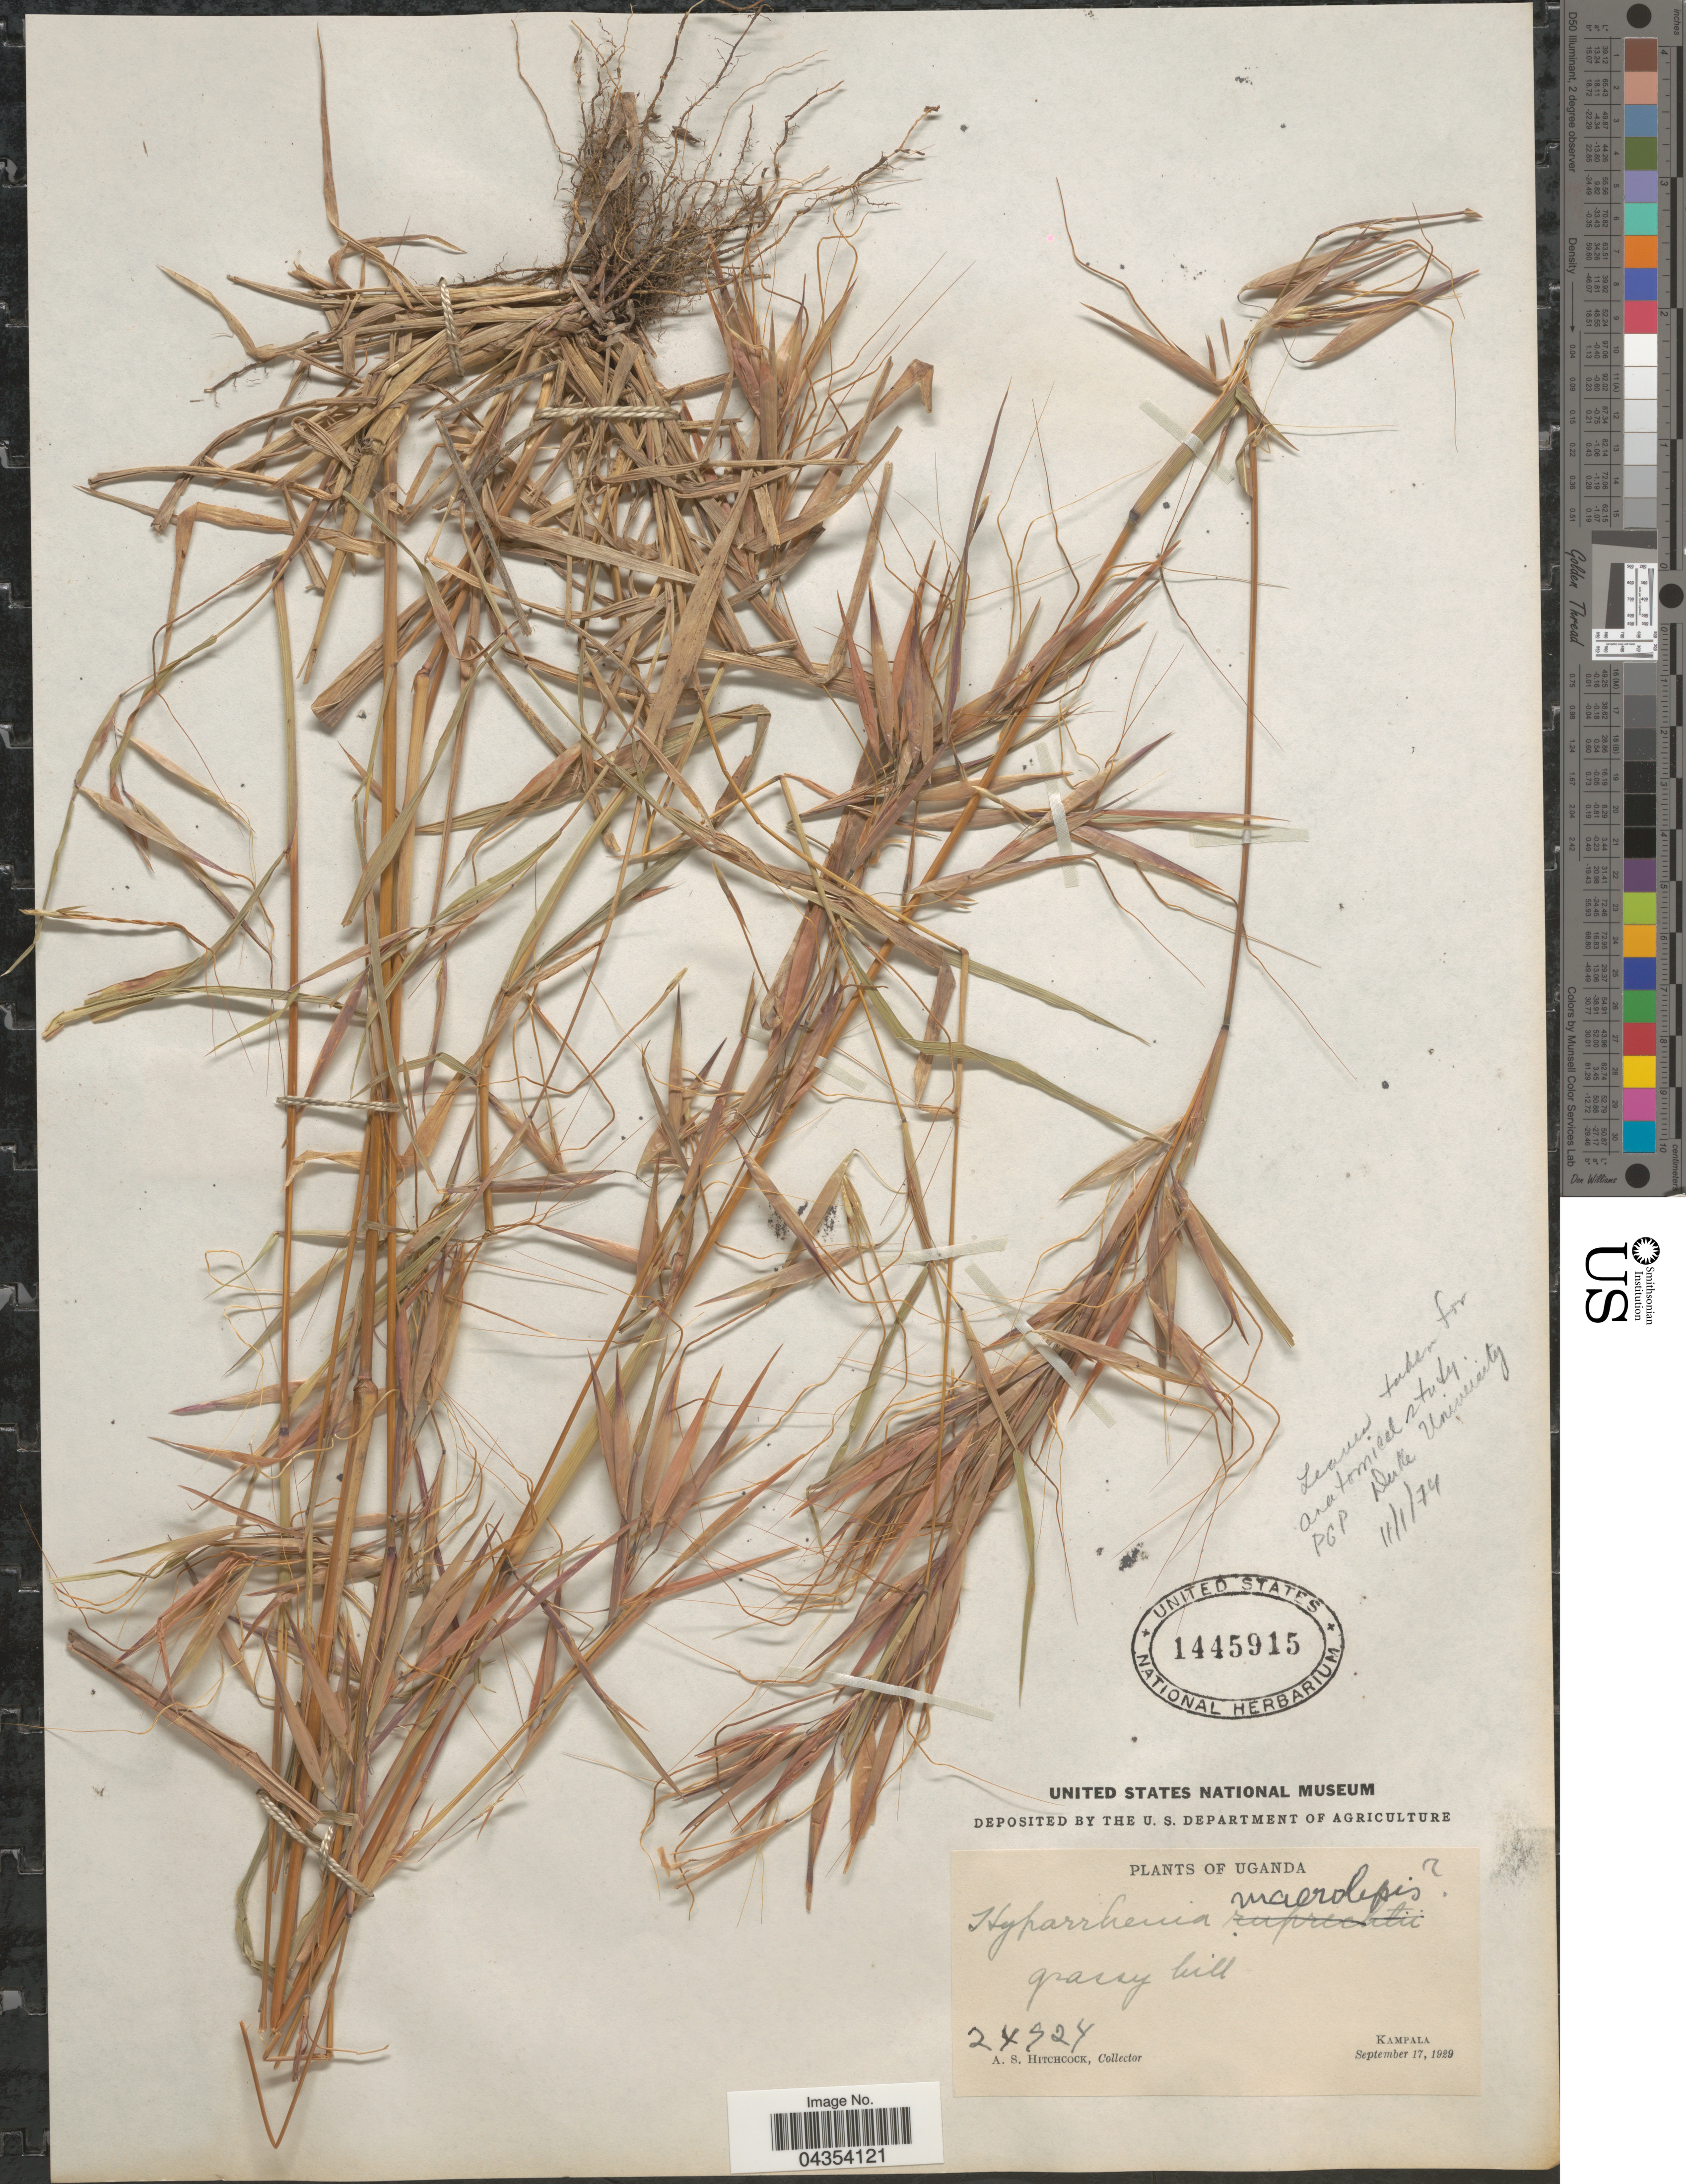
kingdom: Plantae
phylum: Tracheophyta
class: Liliopsida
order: Poales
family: Poaceae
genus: Hyperthelia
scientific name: Hyperthelia dissoluta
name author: (Nees ex Steud.) Clayton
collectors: A. S. Hitchcock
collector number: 24924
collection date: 1929-09-17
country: Uganda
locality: Kampala.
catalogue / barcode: US 1445915